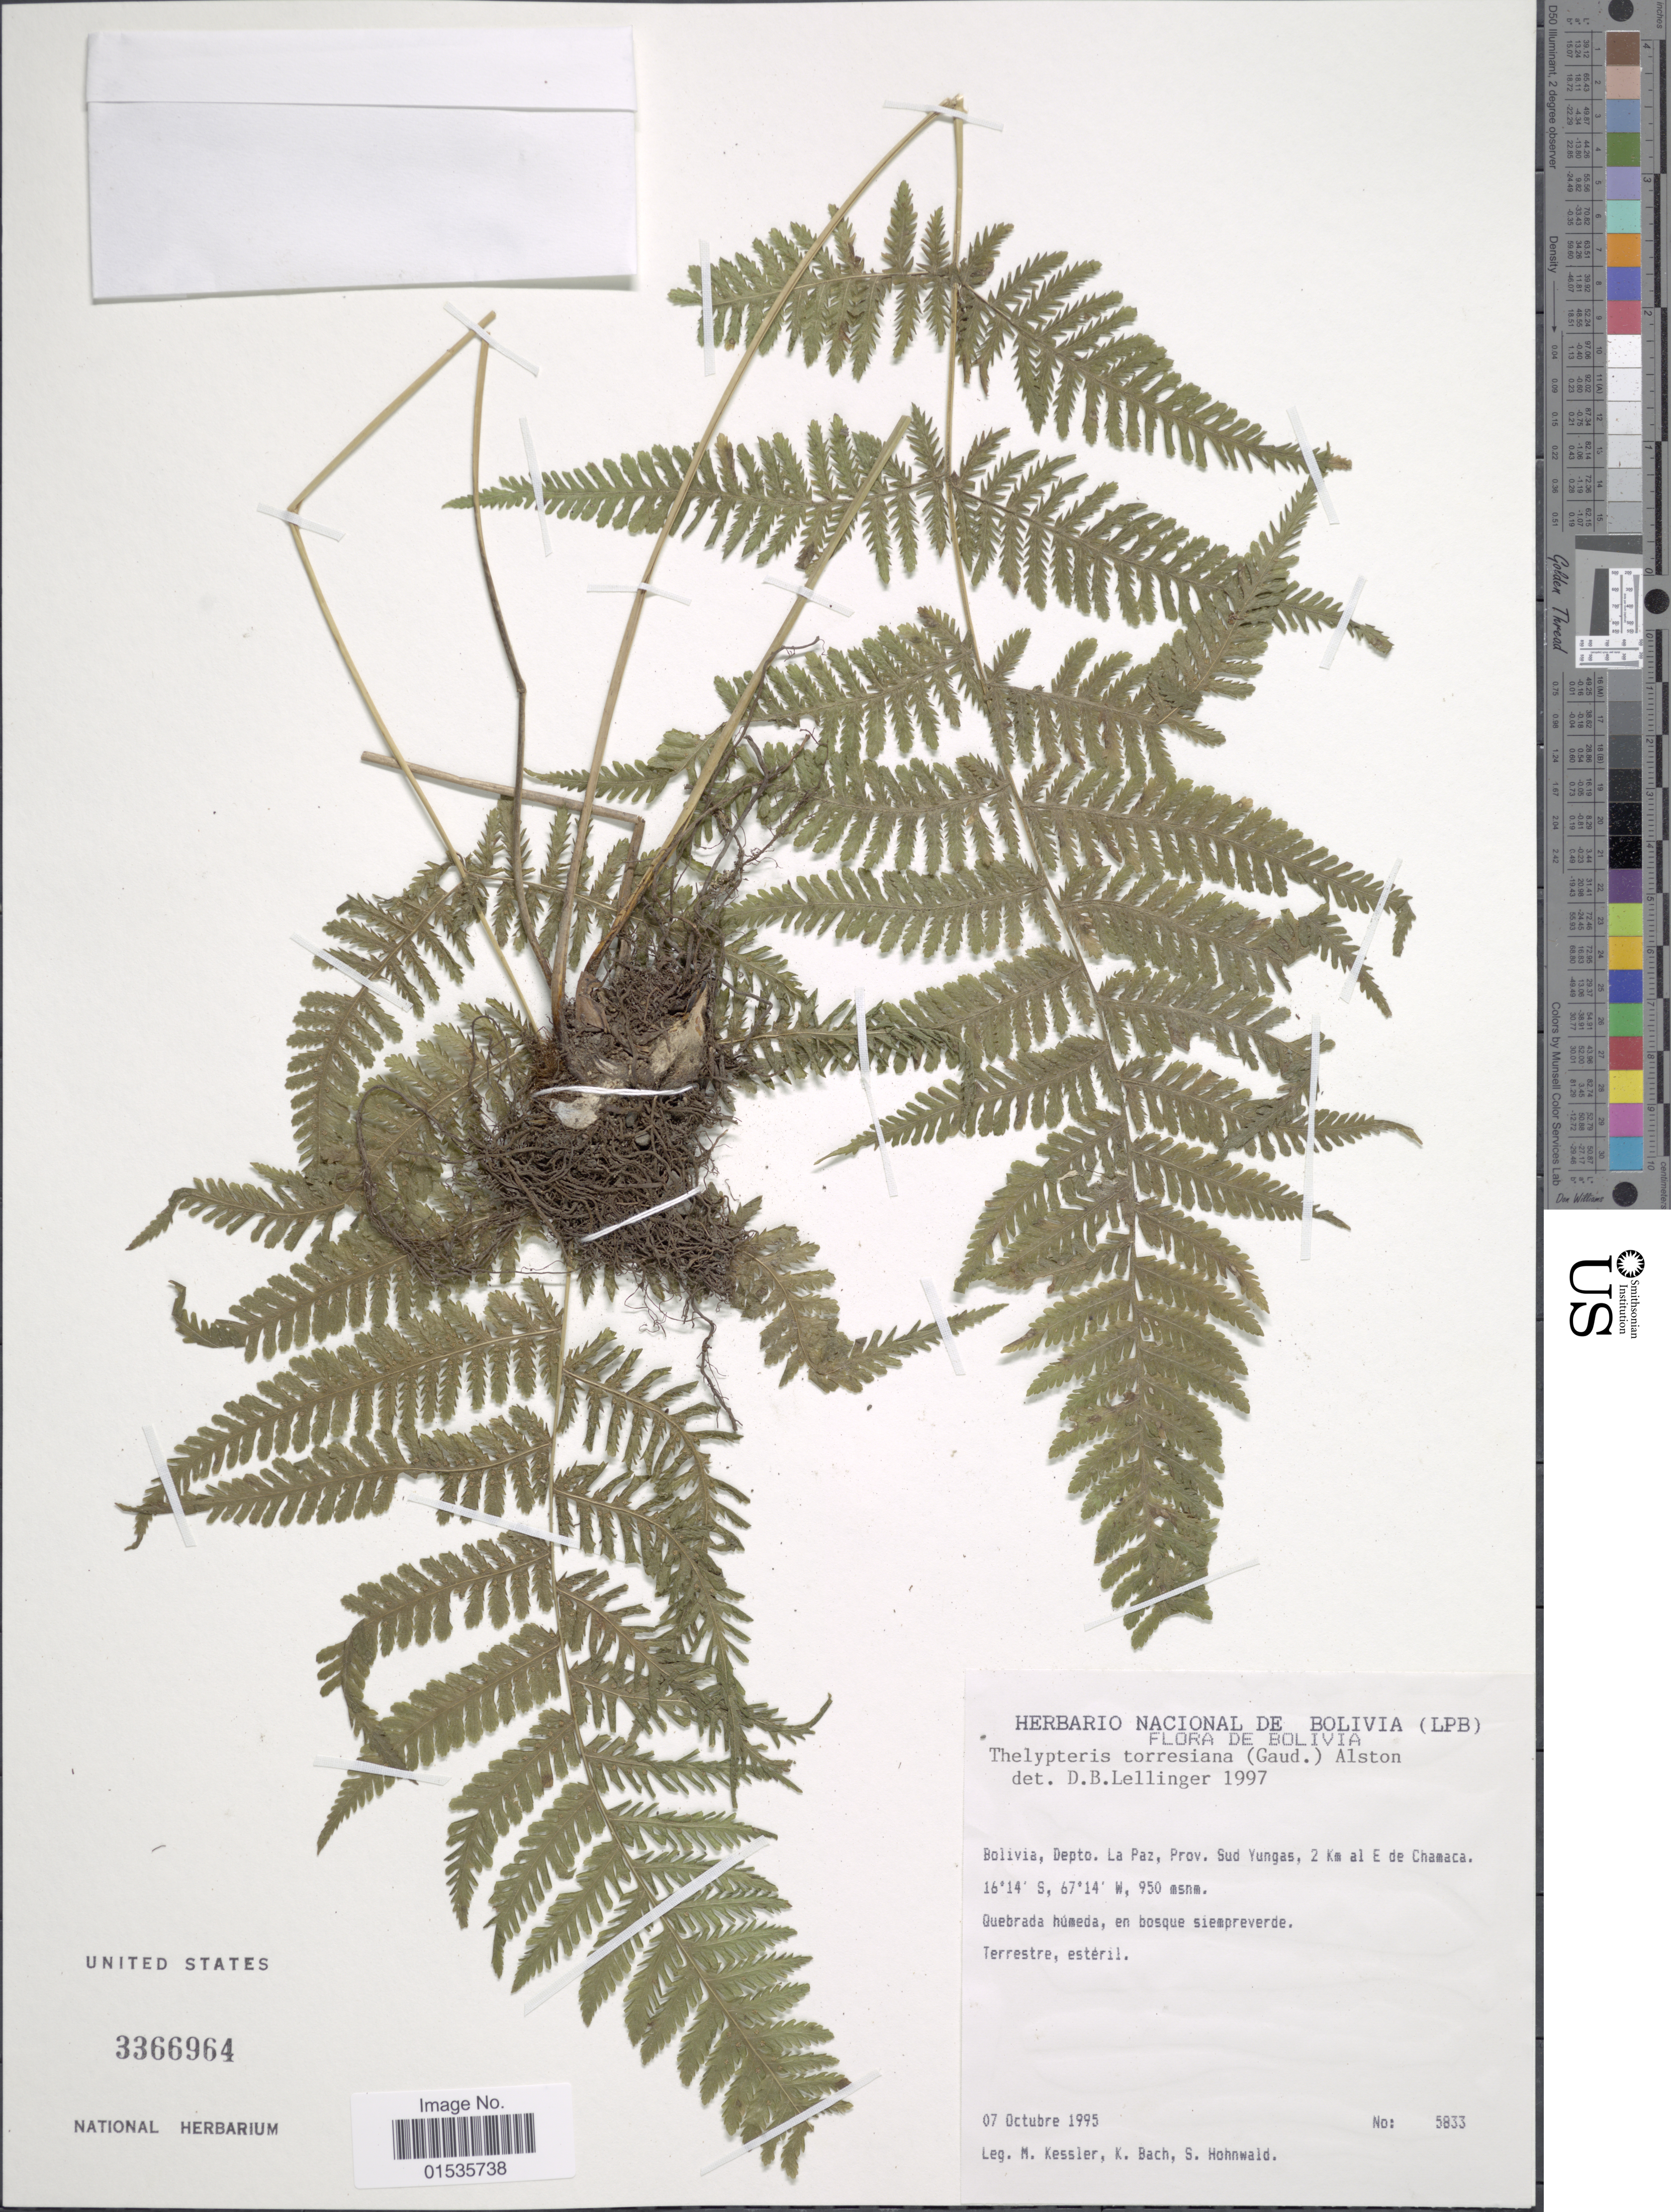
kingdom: Plantae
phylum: Tracheophyta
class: Polypodiopsida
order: Polypodiales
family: Thelypteridaceae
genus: Macrothelypteris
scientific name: Macrothelypteris torresiana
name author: (Gaudich.) Ching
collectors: M. Kessler, K. Bach & S. Hohnwald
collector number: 5833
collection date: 1995-10-07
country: Bolivia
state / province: La Paz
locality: Bolivia, Depto. La Paz, Prov. Sud Yungas, 2 Km al E de Chamaca.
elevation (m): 950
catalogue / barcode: US 3366964